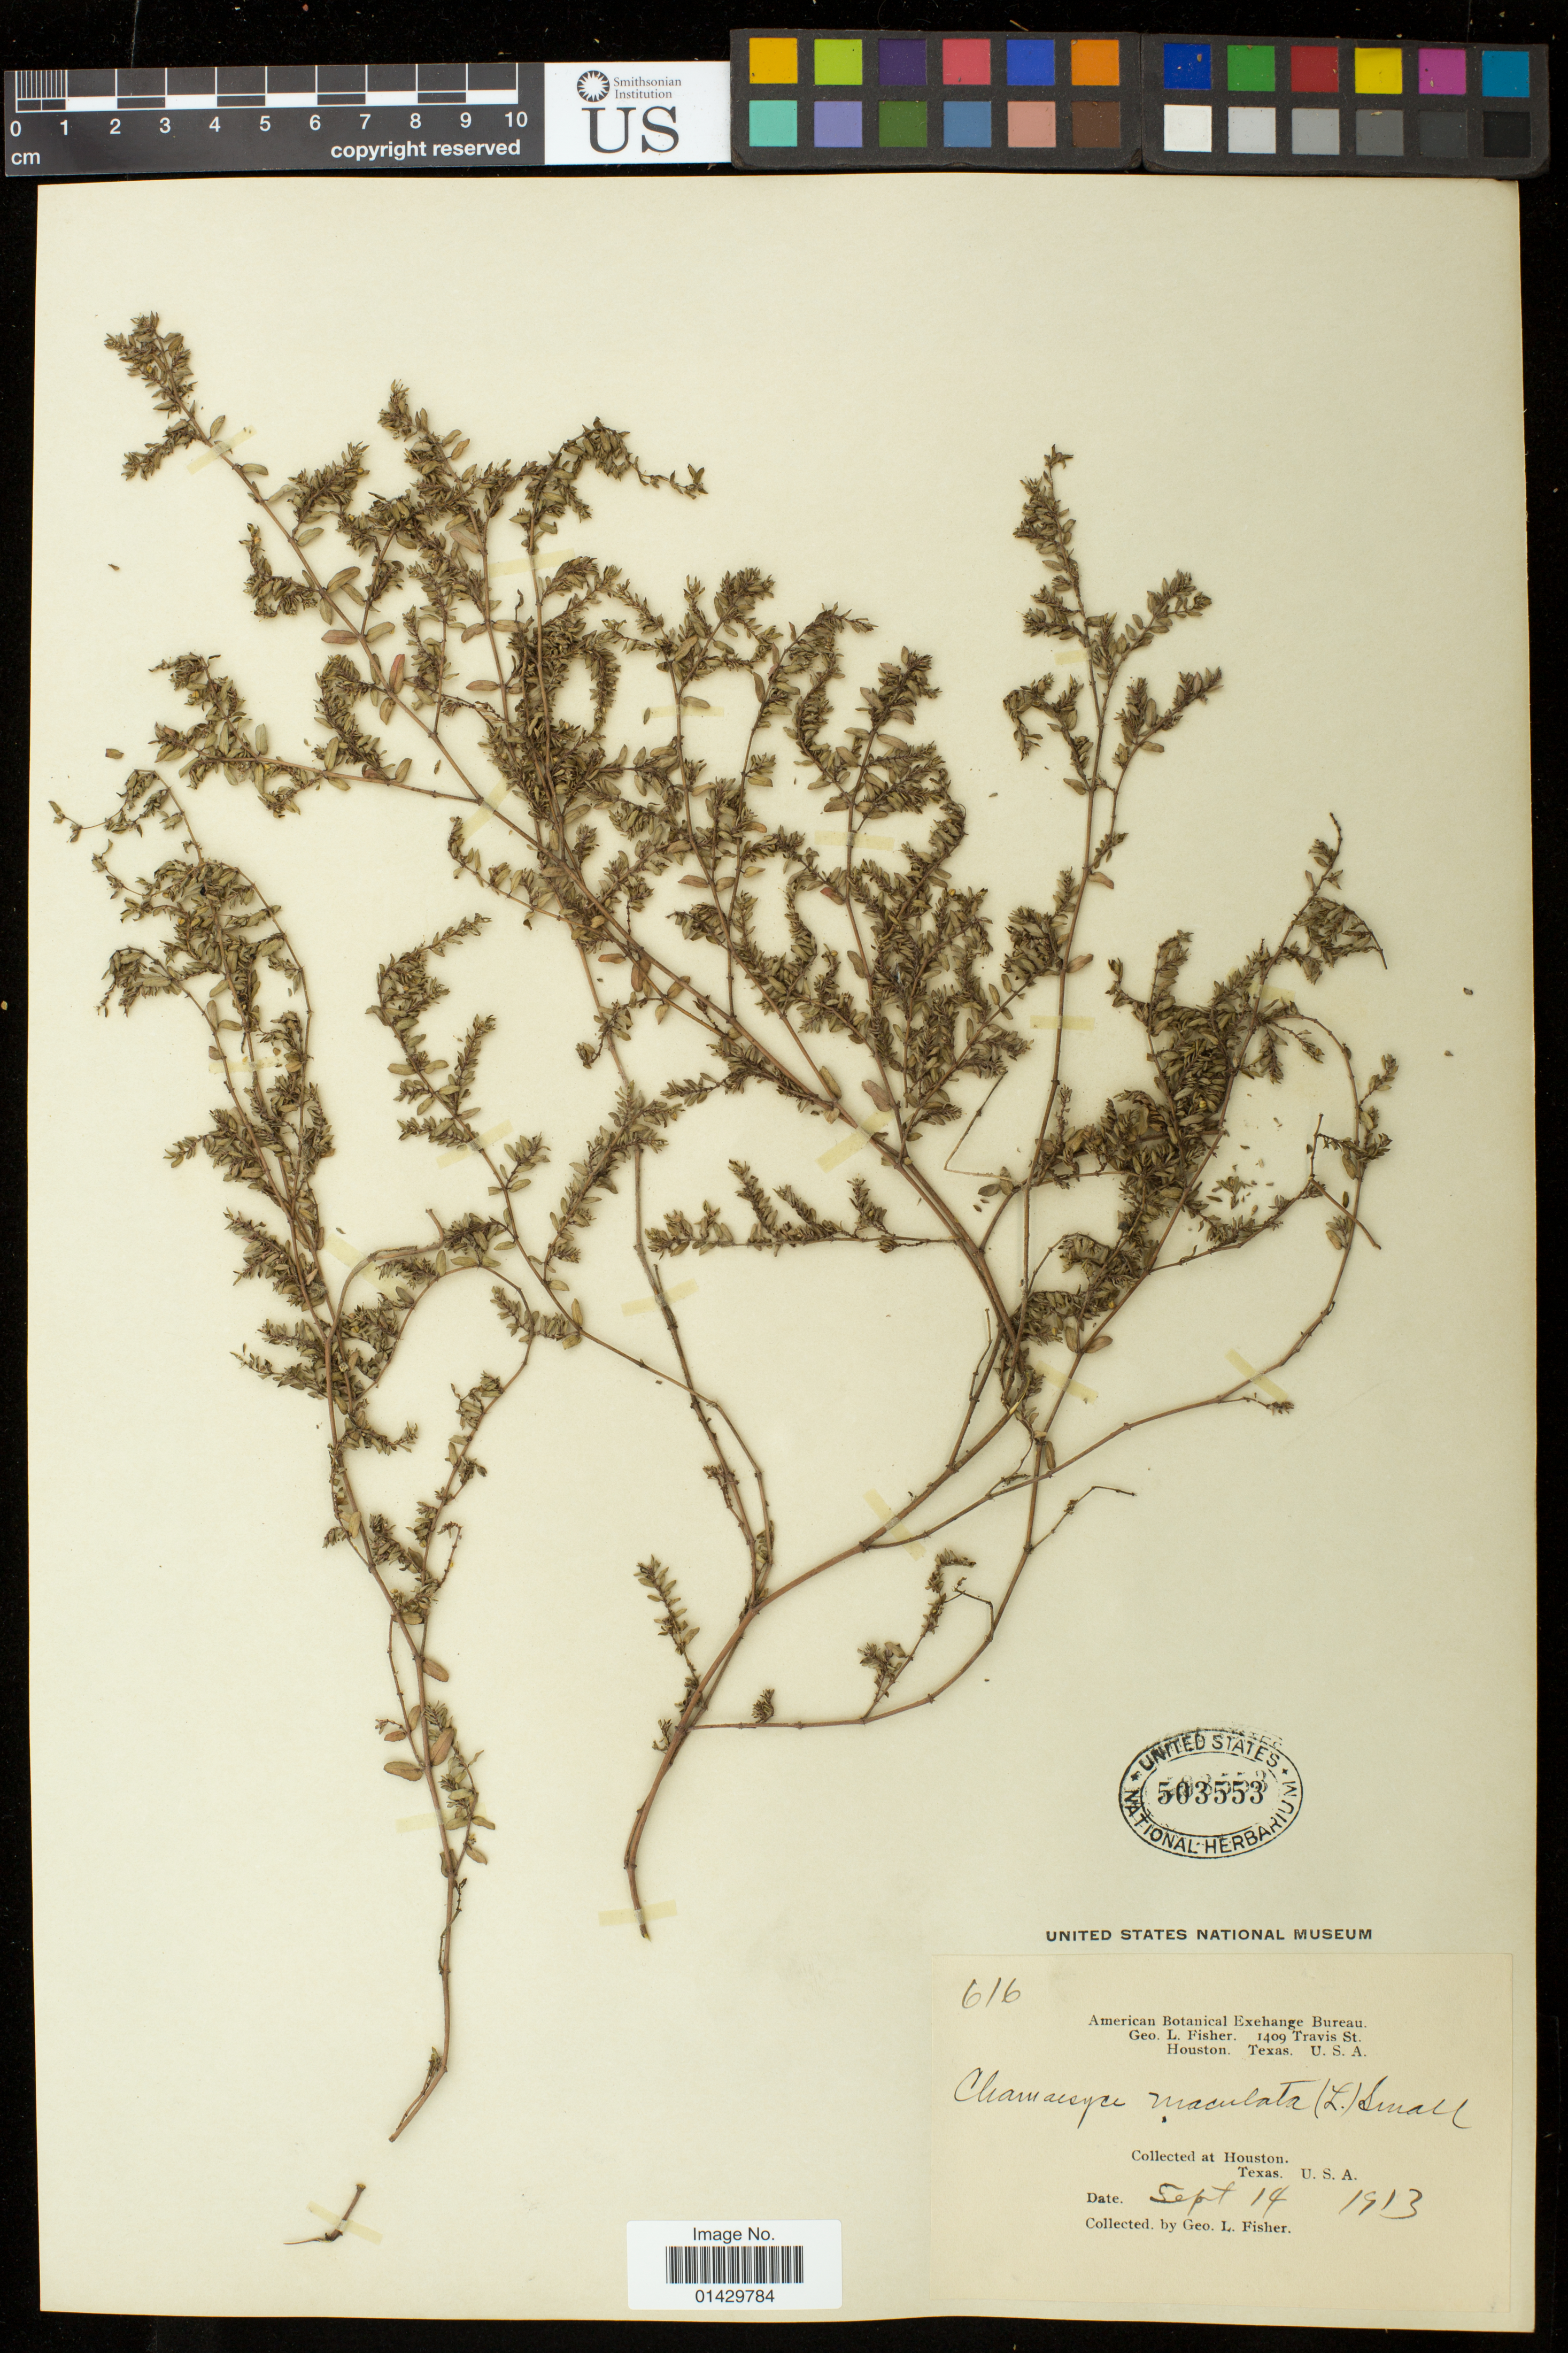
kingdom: Plantae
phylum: Tracheophyta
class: Magnoliopsida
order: Malpighiales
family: Euphorbiaceae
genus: Euphorbia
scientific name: Euphorbia maculata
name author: L.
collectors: G. L. Fisher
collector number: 616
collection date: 1913-09-14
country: United States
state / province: Texas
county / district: Harris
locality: Houston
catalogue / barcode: US 503553